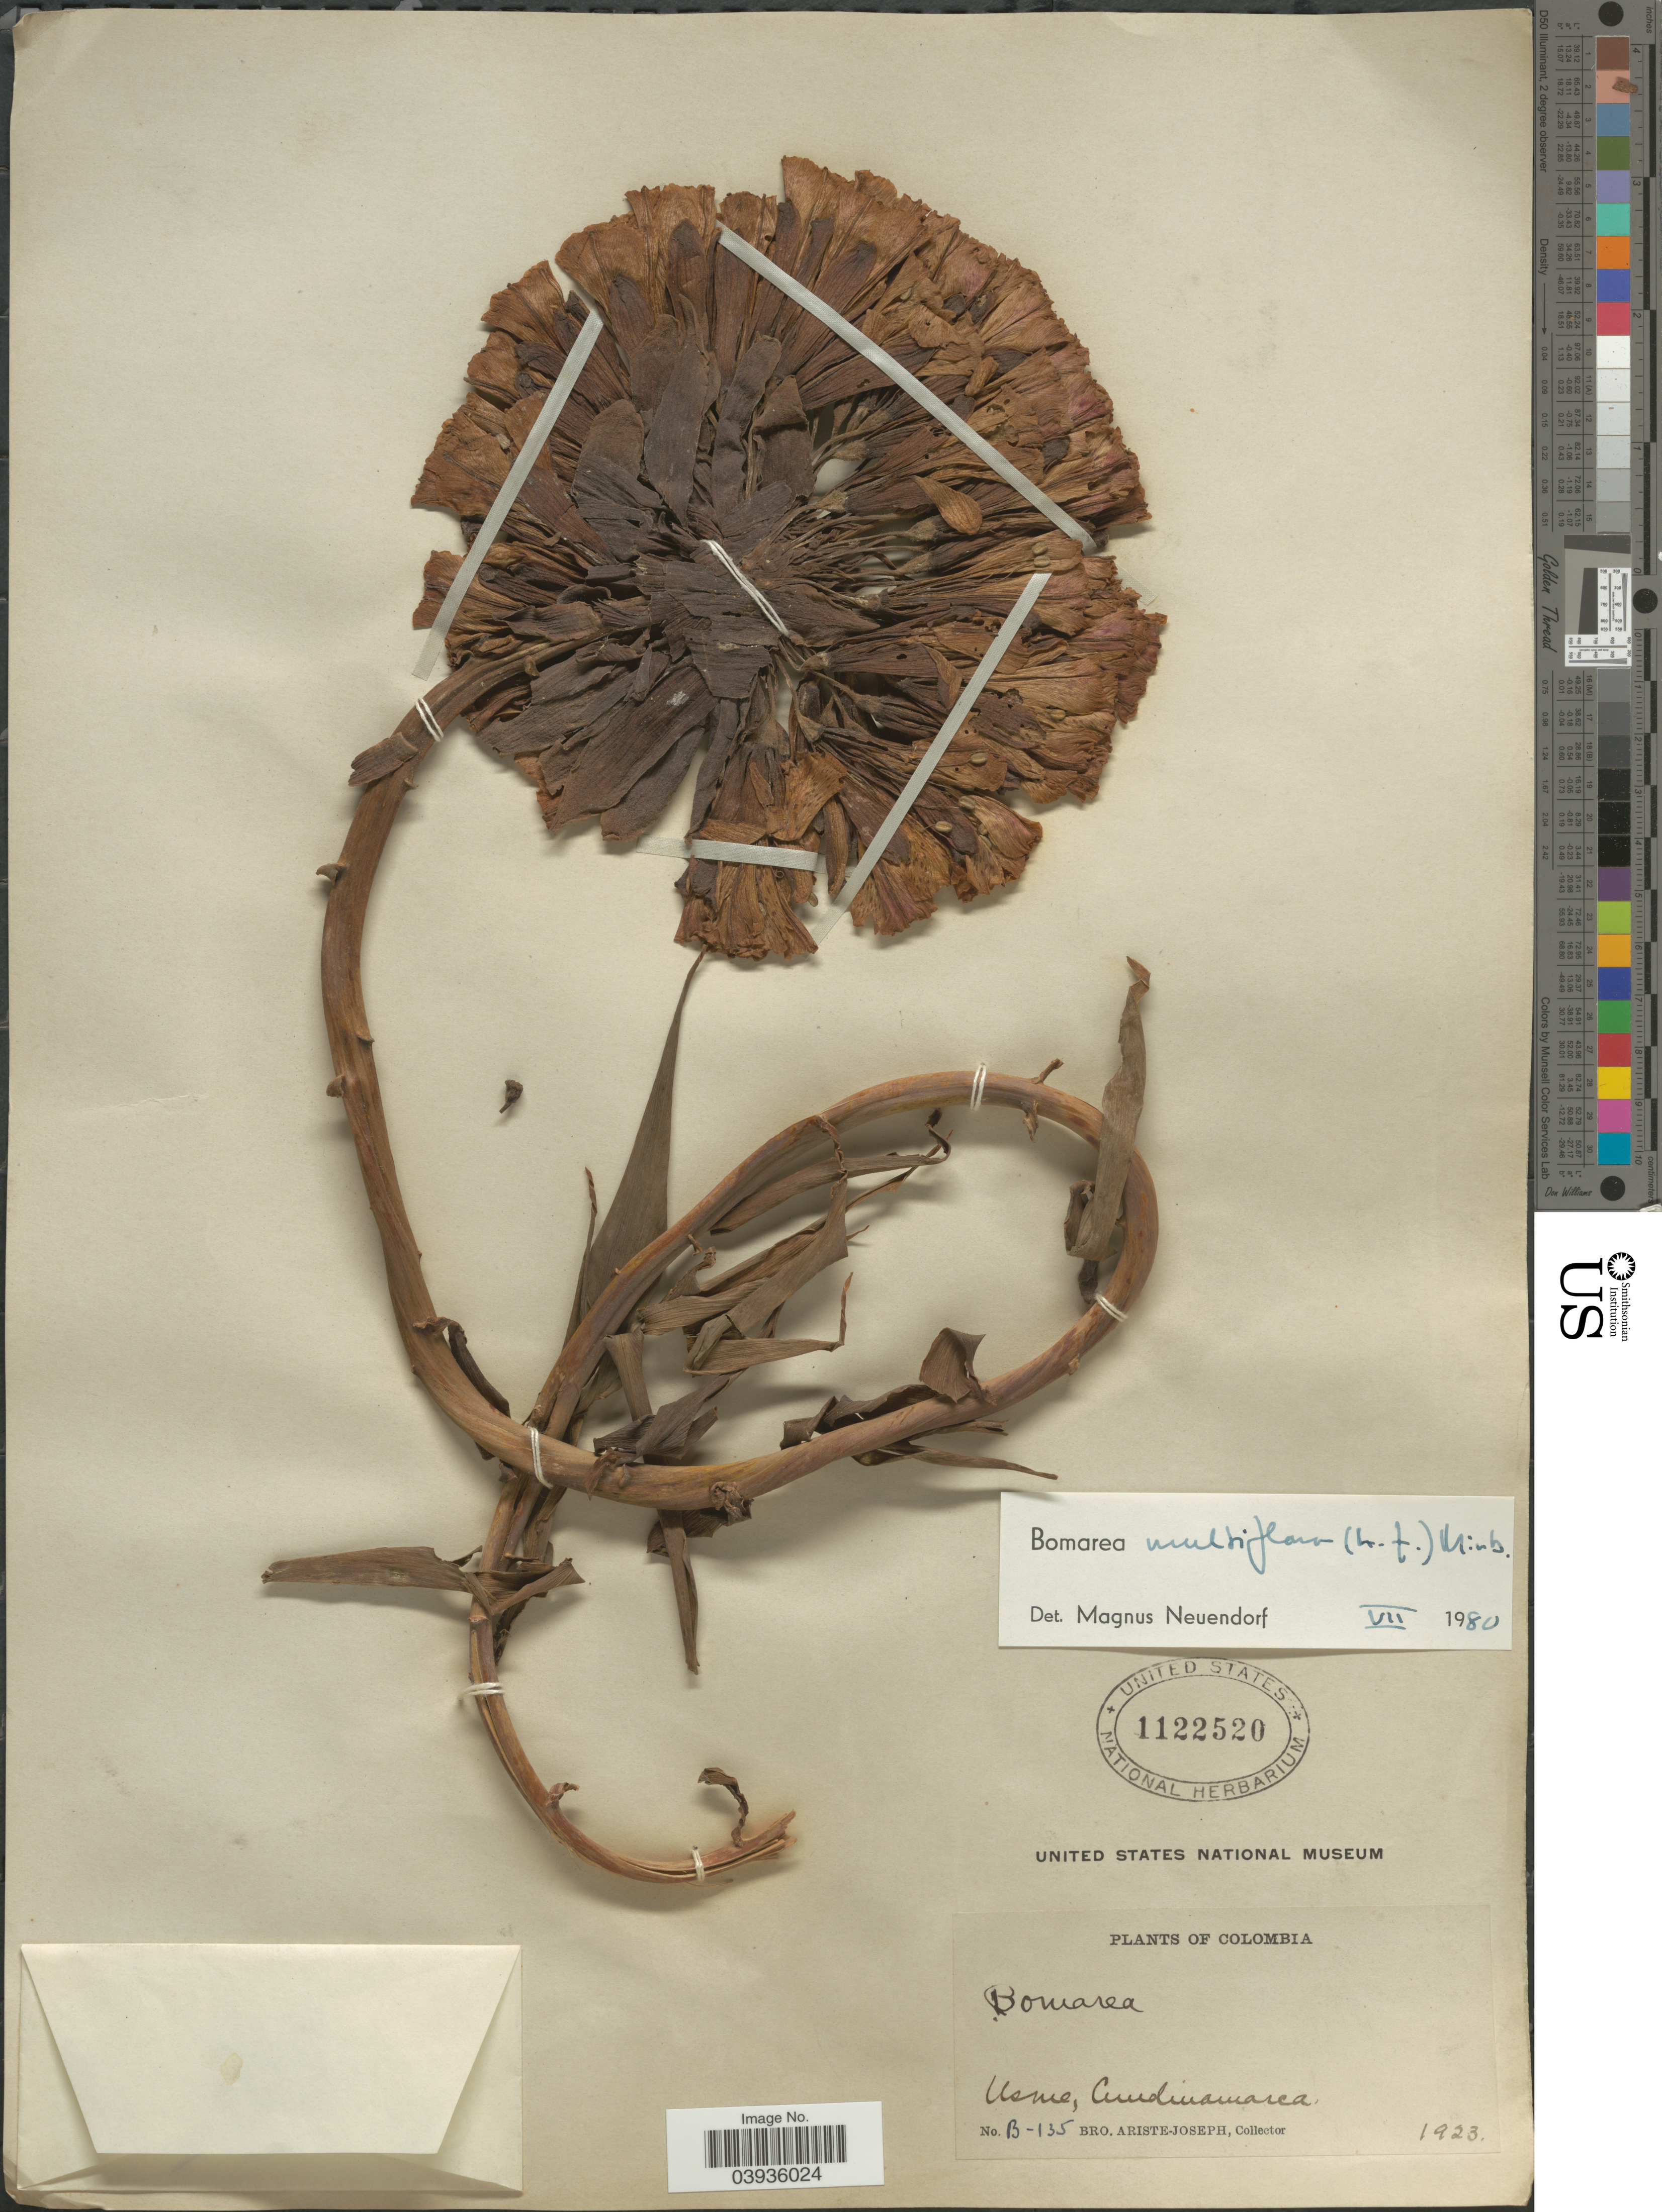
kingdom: Plantae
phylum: Tracheophyta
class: Liliopsida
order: Liliales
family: Alstroemeriaceae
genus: Bomarea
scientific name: Bomarea multiflora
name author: (L. f.) Mirb.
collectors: Bro. Ariste-Joseph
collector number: B-135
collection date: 1923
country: Colombia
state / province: Cundinamarca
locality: Usme.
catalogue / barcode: US 1122520